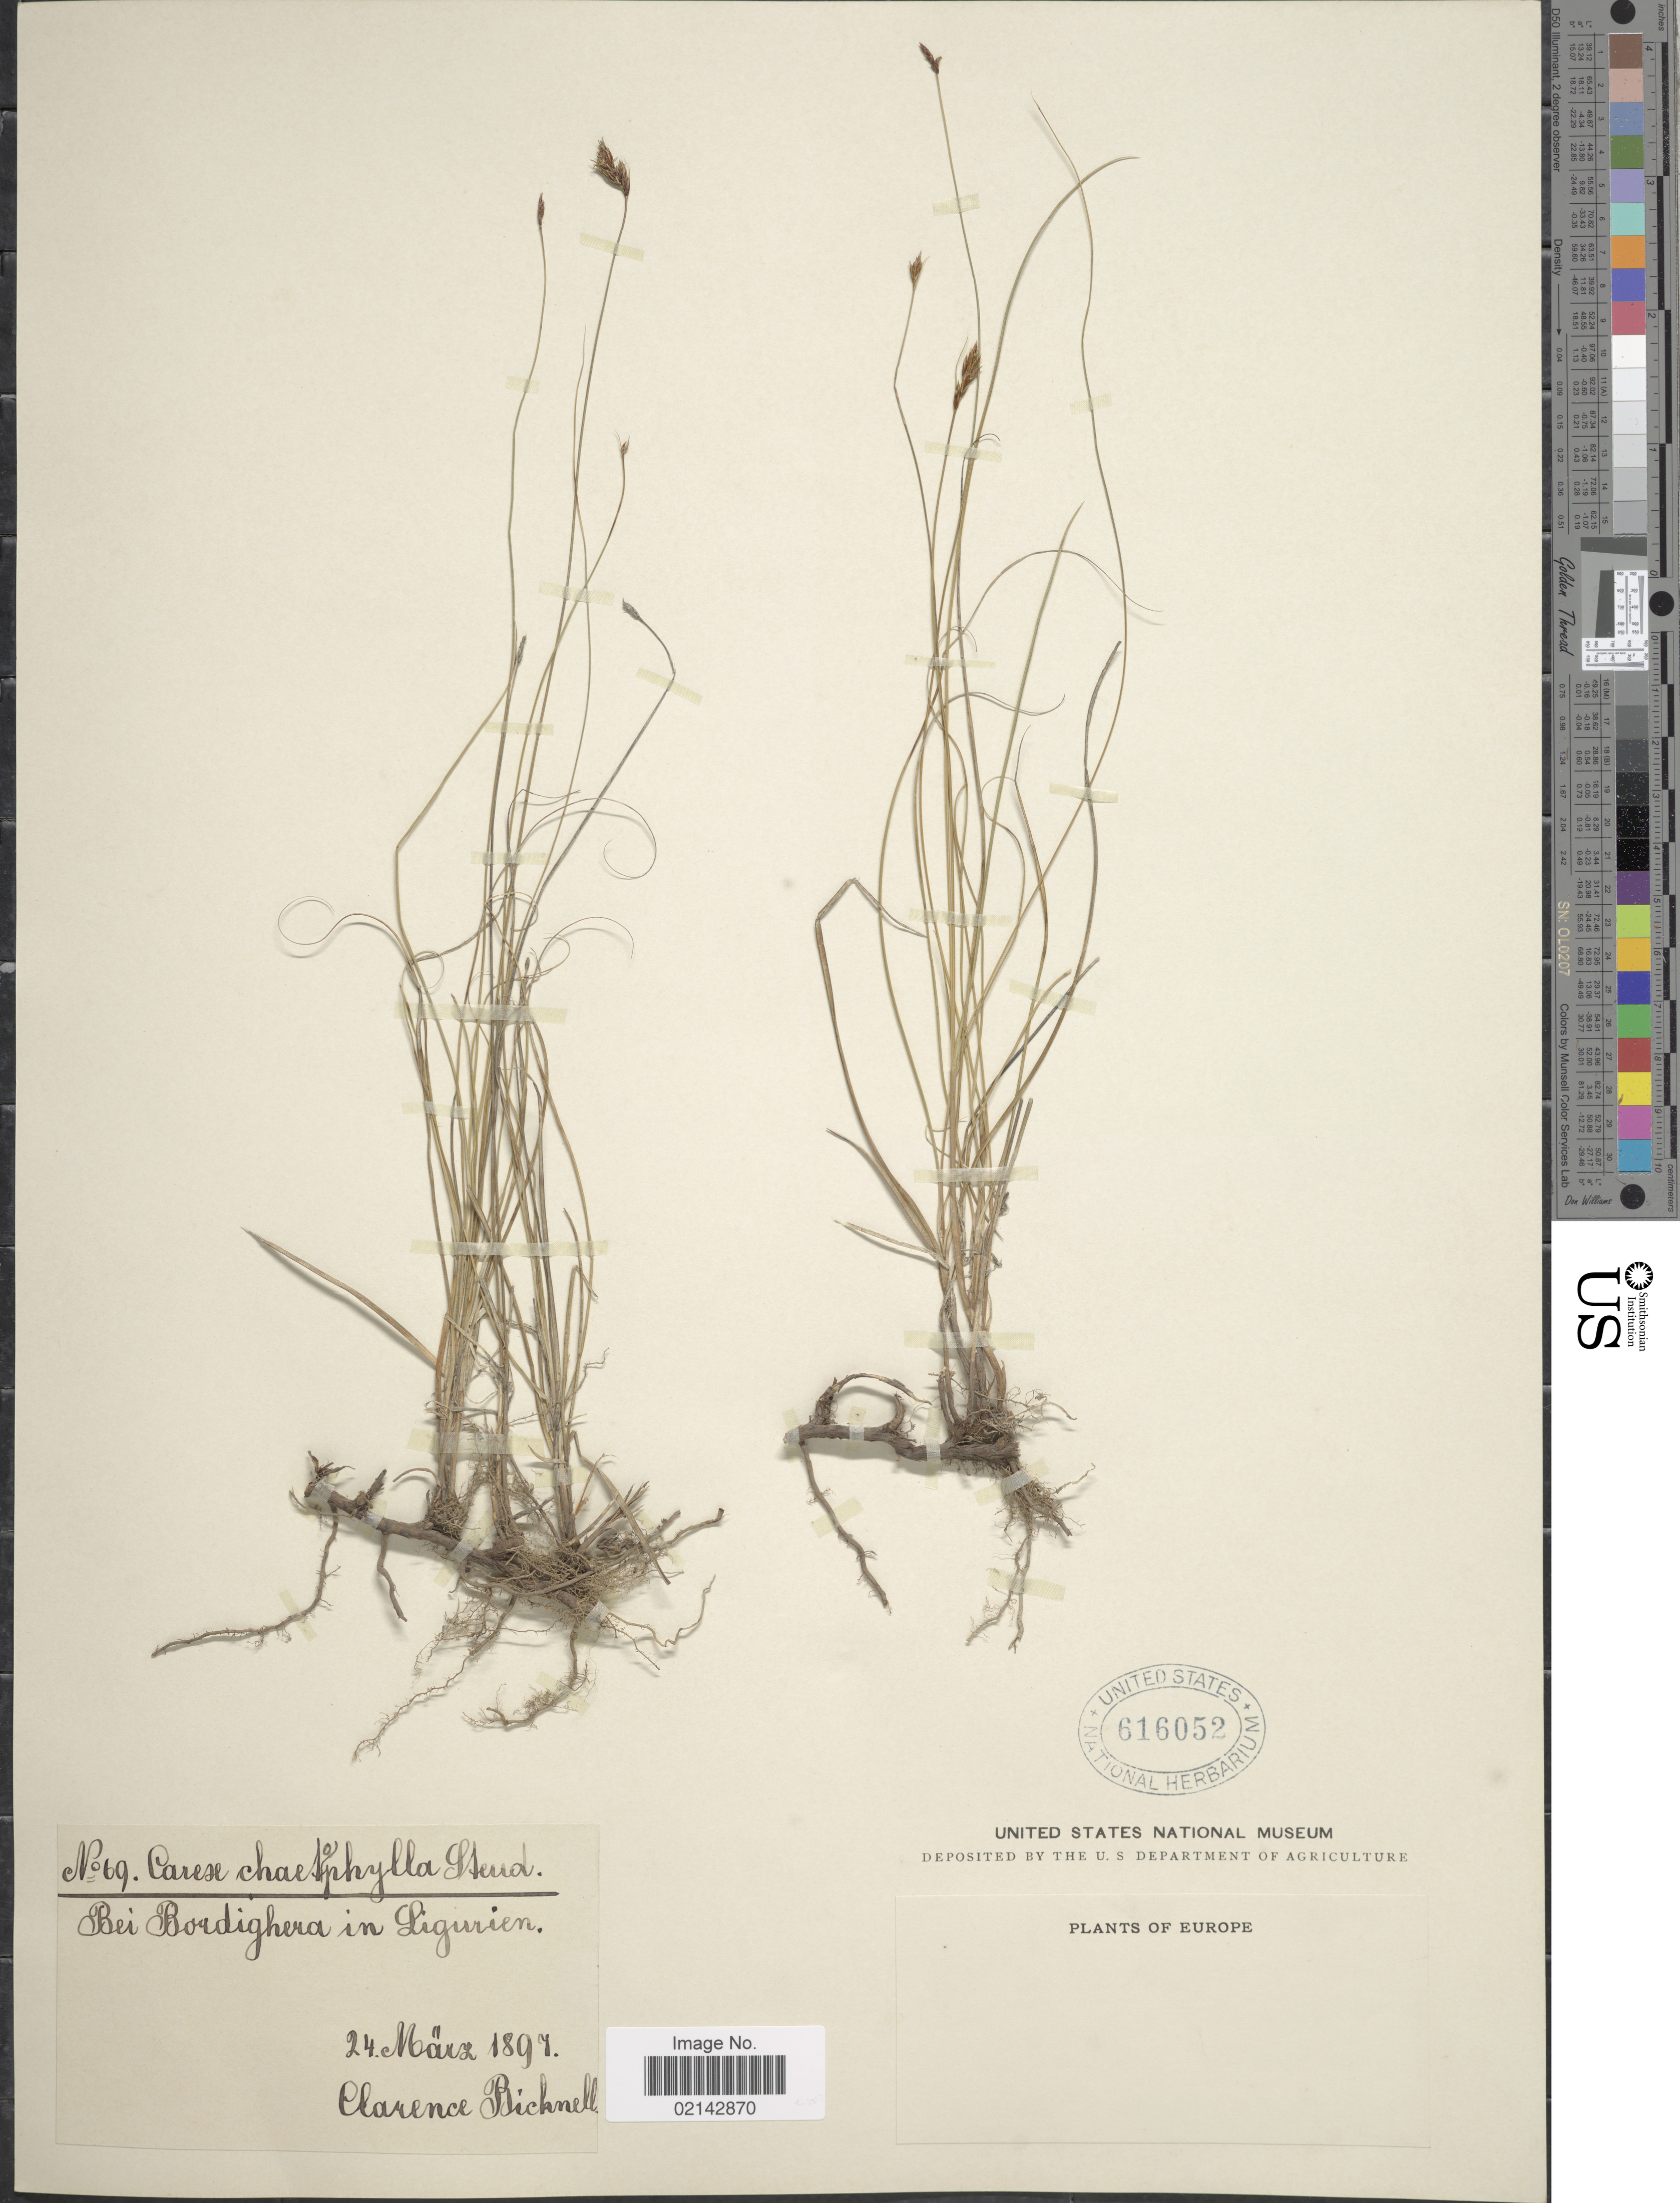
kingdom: Plantae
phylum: Tracheophyta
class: Liliopsida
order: Poales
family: Cyperaceae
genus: Carex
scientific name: Carex divisa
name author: Huds.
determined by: Strong, Mark T., (BOT), Smithsonian Institution - National Museum of Natural History (UNITED STATES)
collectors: C. Bicknell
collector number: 69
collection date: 1891-03-24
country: Italy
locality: Europe, Bei Bordighera in Ligurien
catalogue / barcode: US 616052